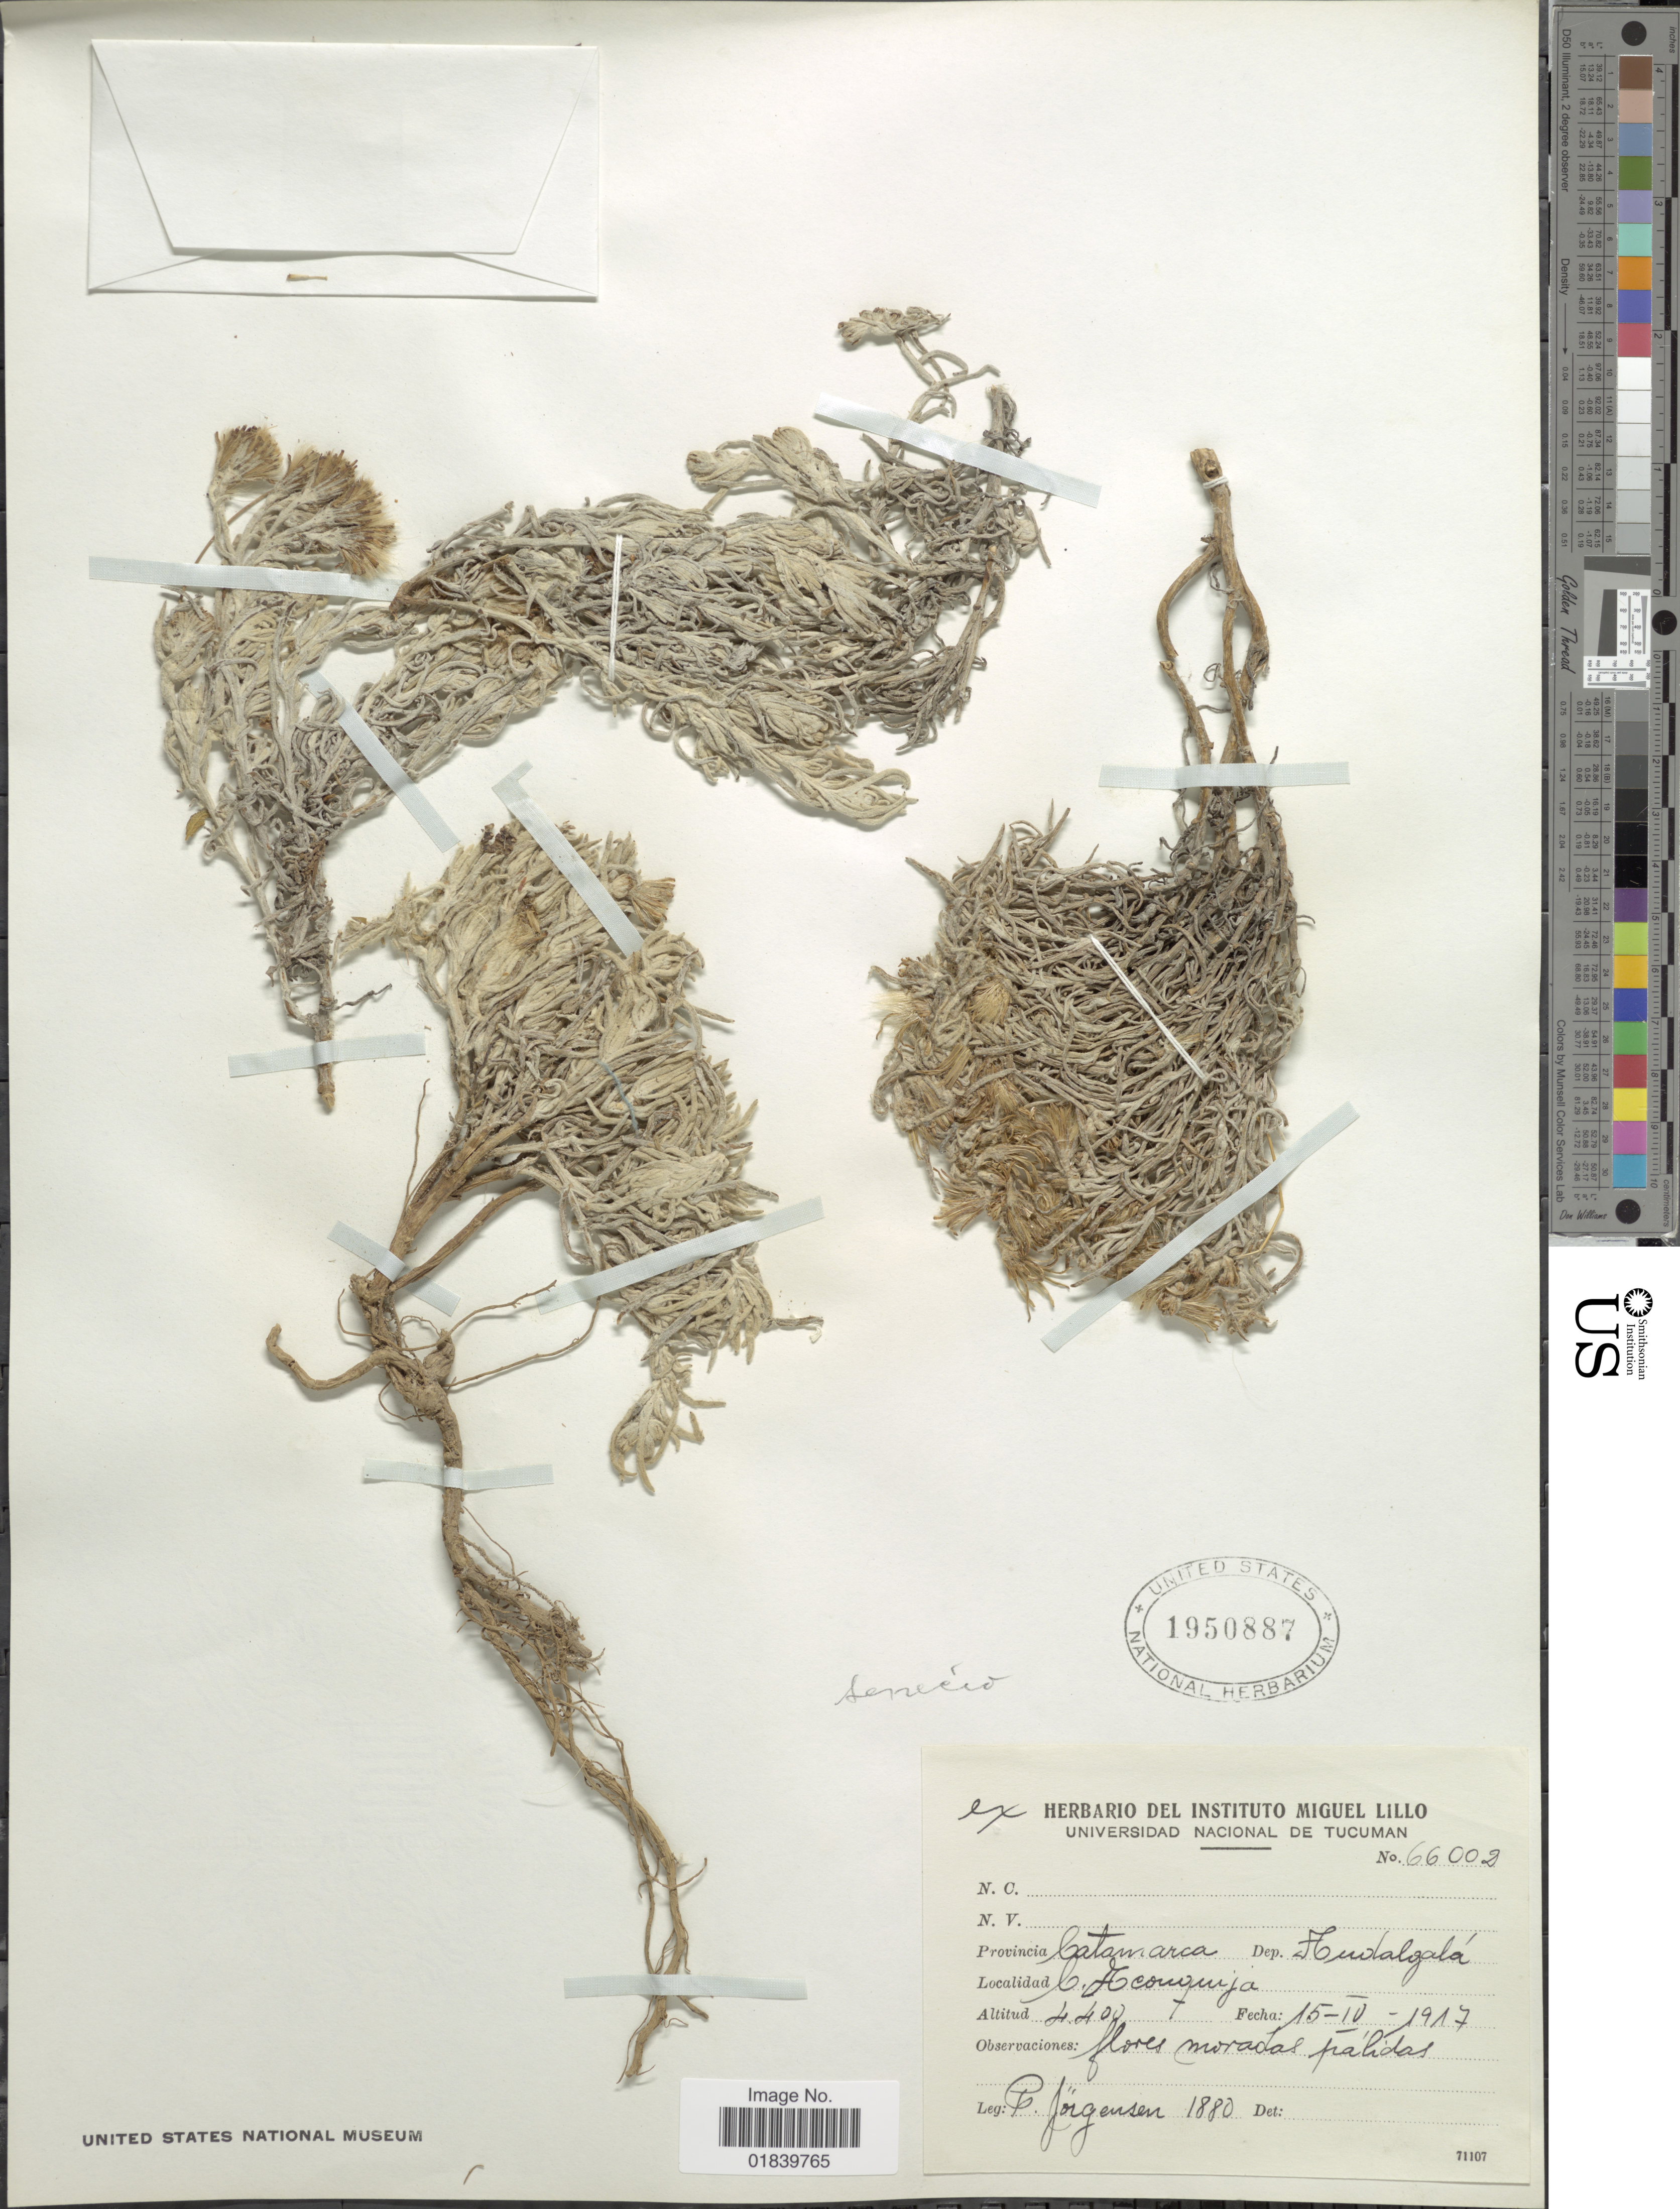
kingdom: Plantae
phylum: Tracheophyta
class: Magnoliopsida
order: Asterales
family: Asteraceae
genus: Senecio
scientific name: Senecio sp.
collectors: P. Jörgensen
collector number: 1880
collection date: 1917-04-15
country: Argentina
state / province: Catamarca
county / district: Andalgalá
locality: C. Aconquija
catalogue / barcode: US 1950887